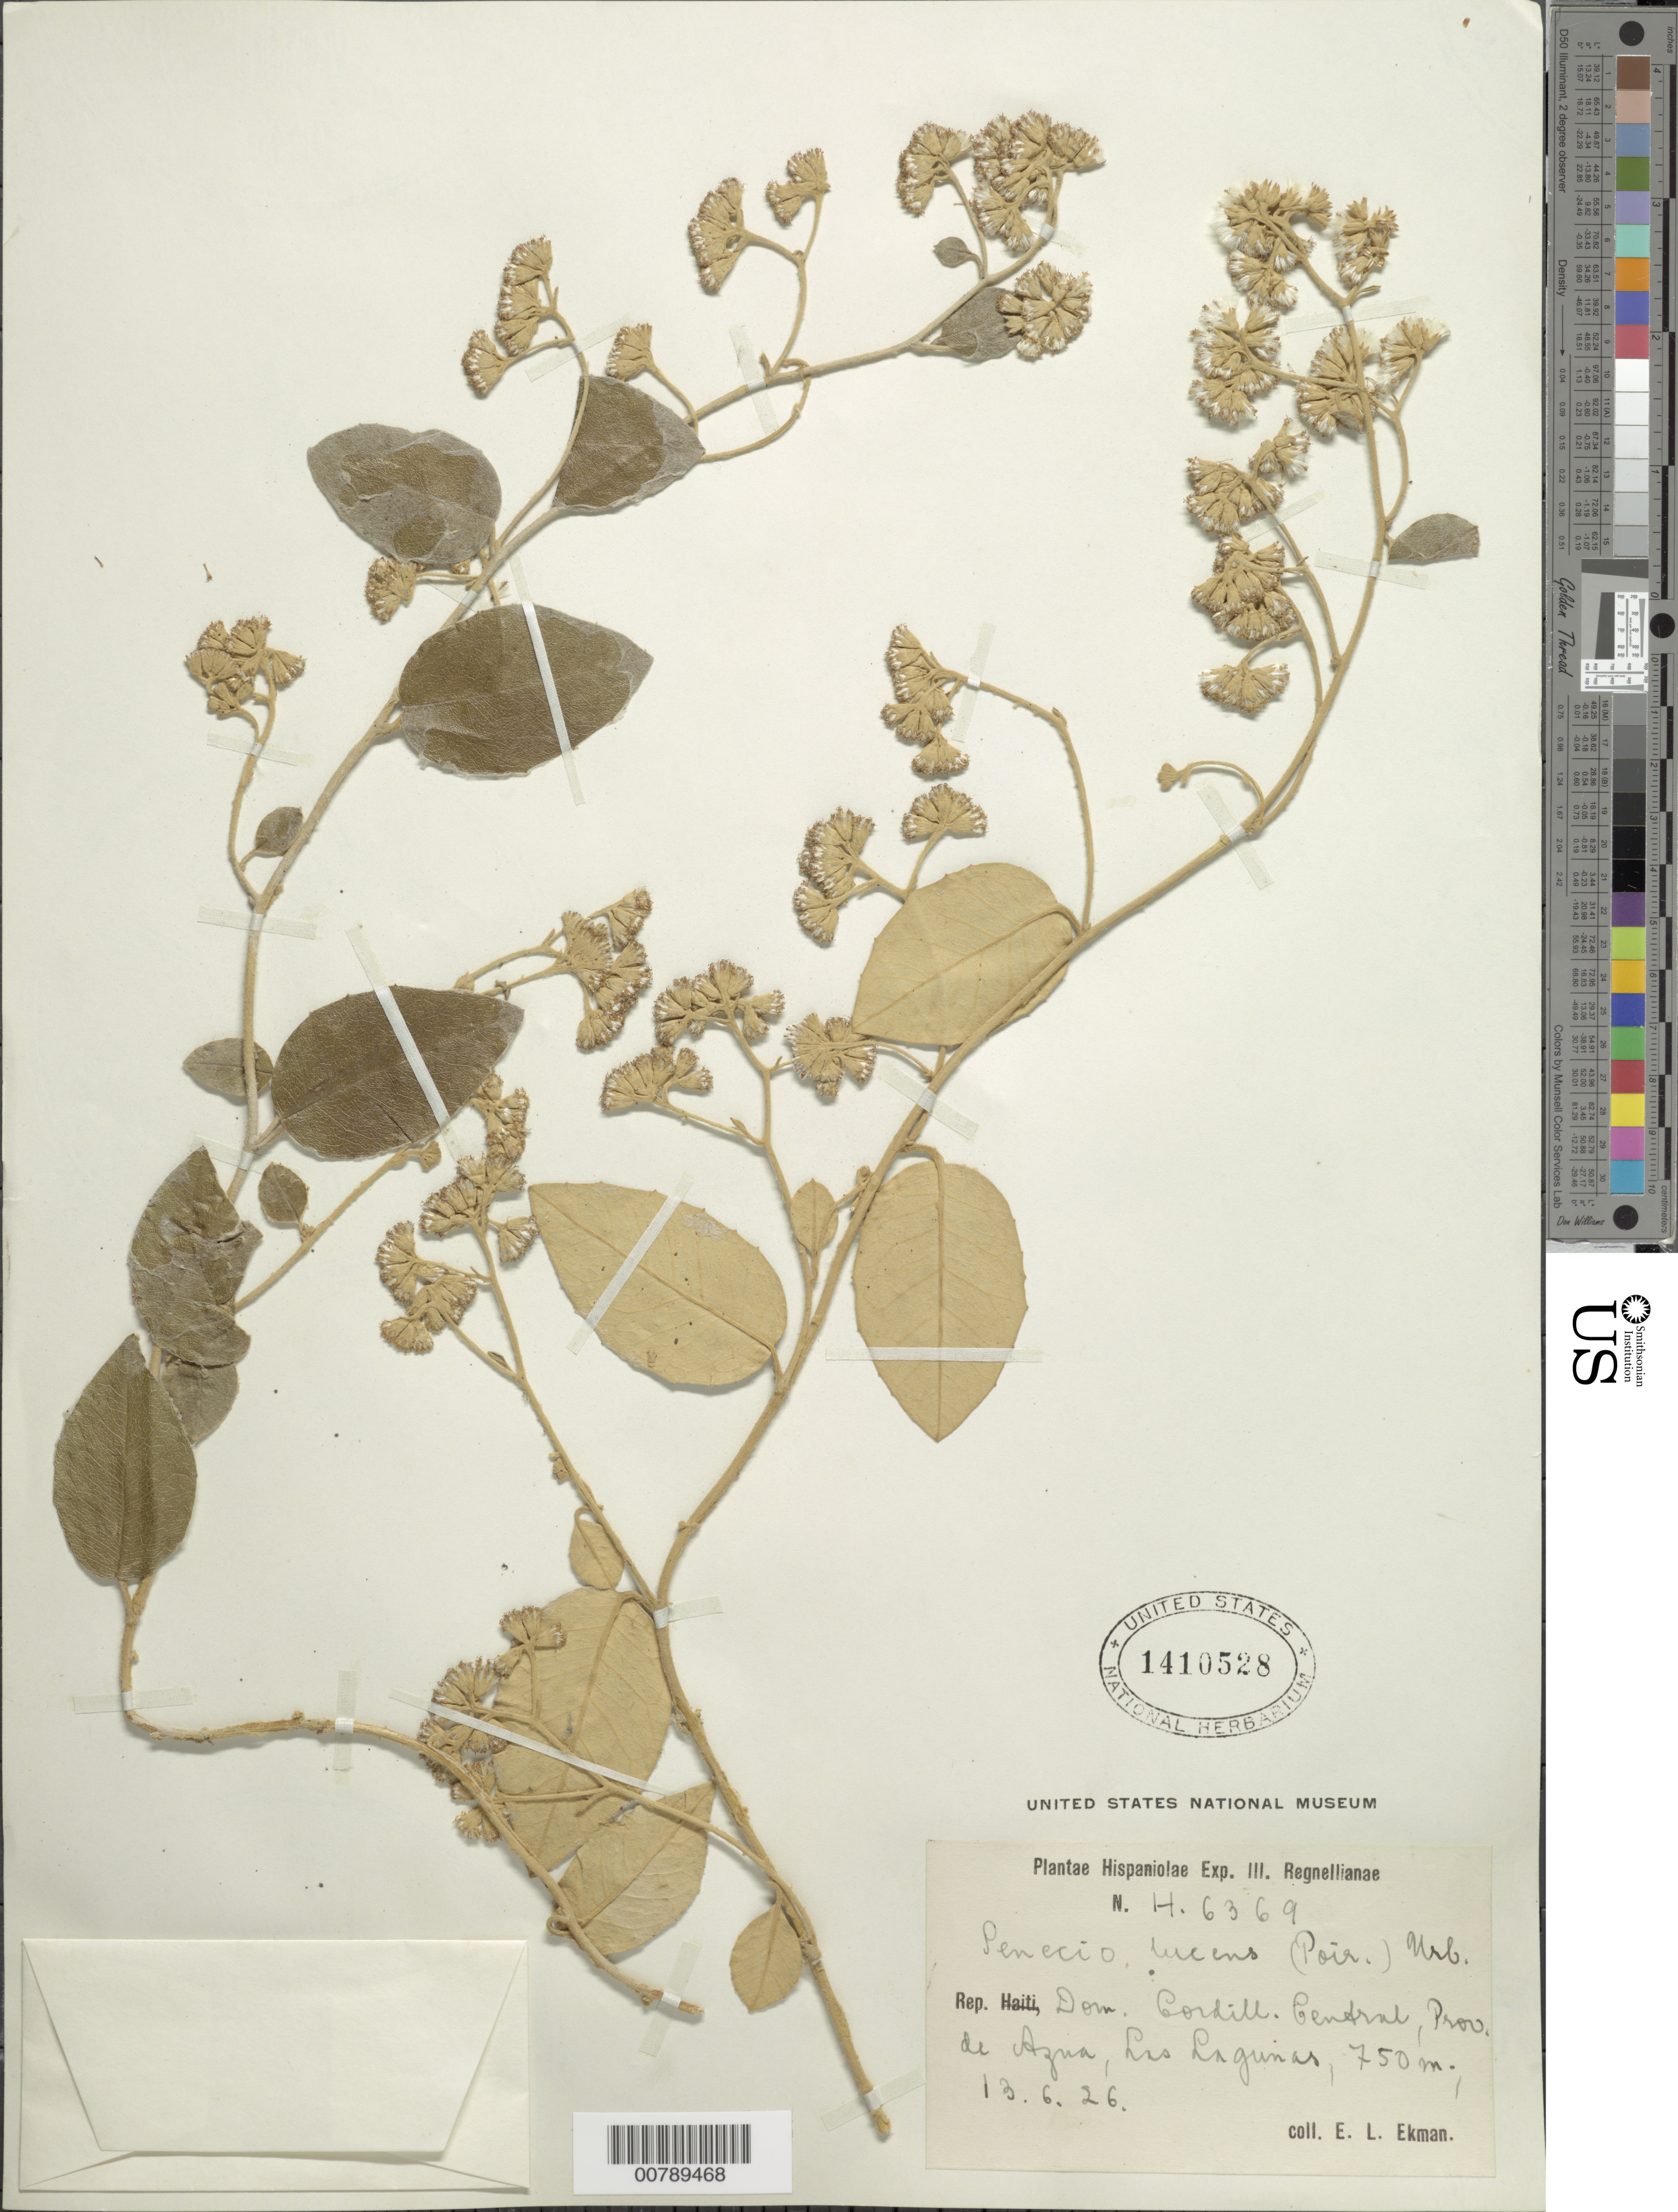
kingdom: Plantae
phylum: Tracheophyta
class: Magnoliopsida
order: Asterales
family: Asteraceae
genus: Senecio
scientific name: Senecio lucens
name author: (Poir.) Urban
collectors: E. L. Ekman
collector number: H 6369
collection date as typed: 13 Jun 1926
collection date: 1926-06-13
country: Dominican Republic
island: Hispaniola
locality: Cordillera Central, Prov. de Azua, Las Lagunas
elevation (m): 750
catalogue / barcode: US 1410528